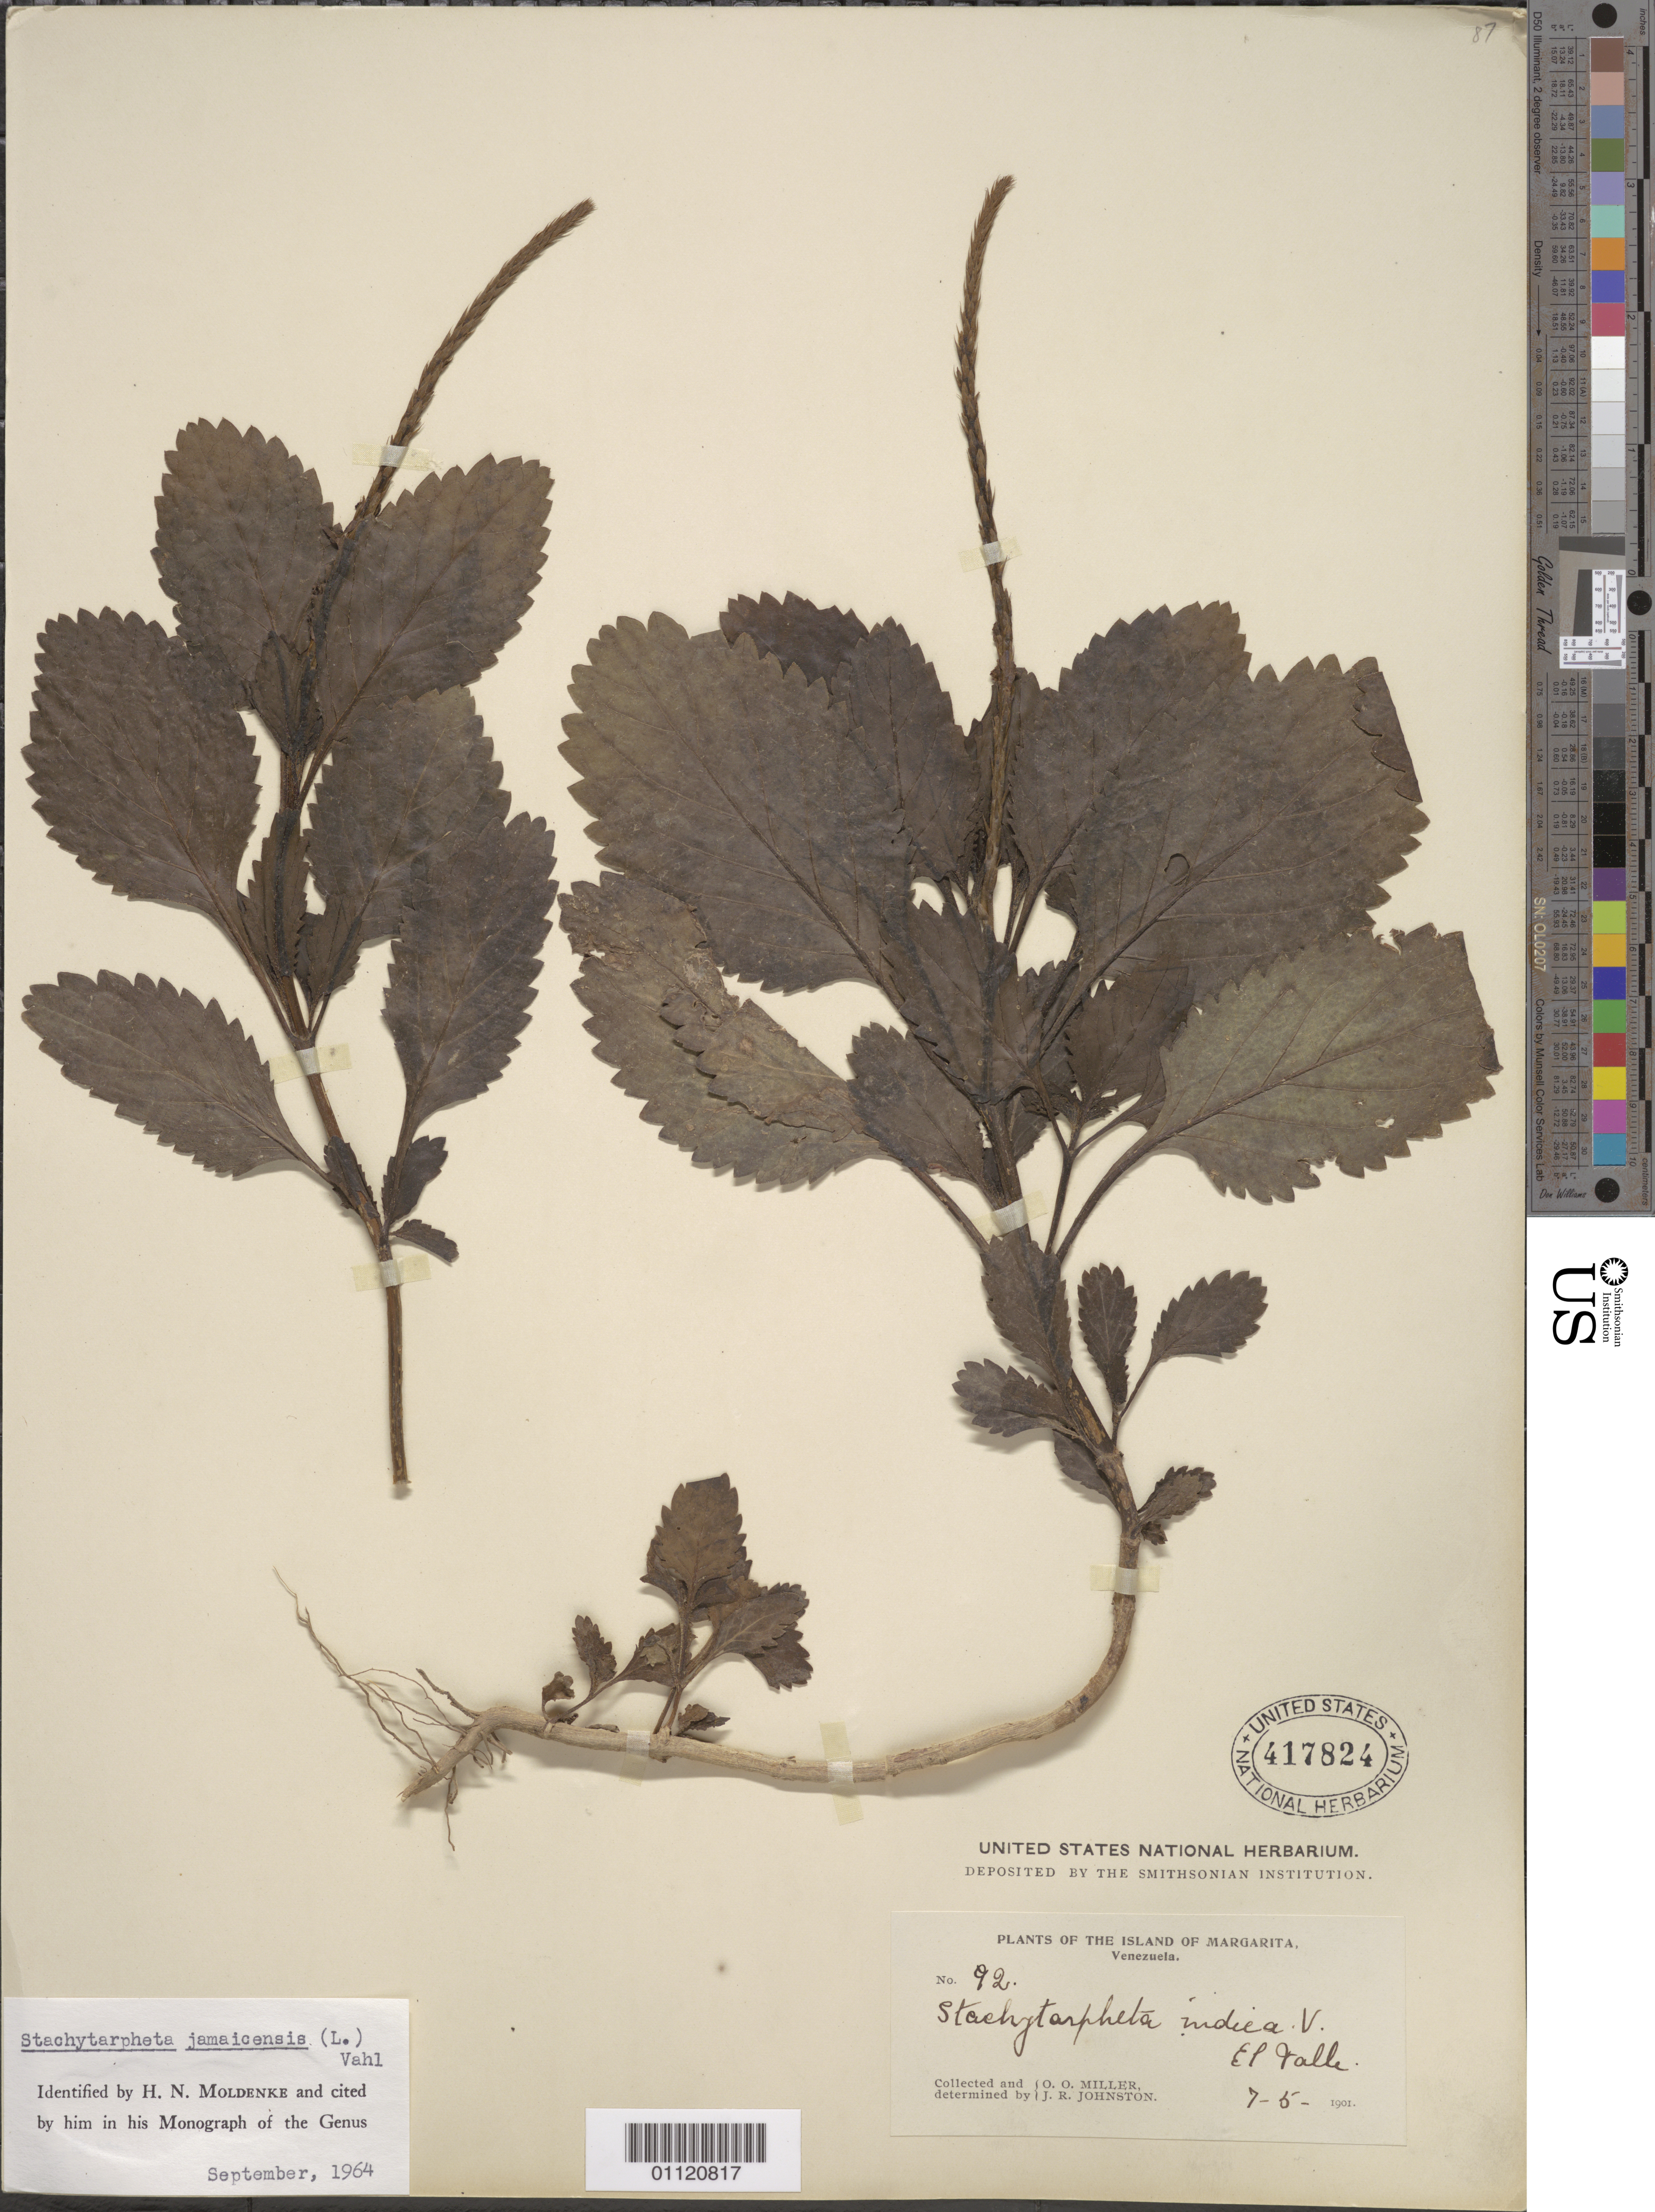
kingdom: Plantae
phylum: Tracheophyta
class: Magnoliopsida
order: Lamiales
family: Verbenaceae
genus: Stachytarpheta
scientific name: Stachytarpheta jamaicensis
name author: (L.) Vahl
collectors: O. O. Miller & J. Johnston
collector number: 92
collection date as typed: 07 May 1901 or 05 Jul 1901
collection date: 1901-05-07 or 1901-07-05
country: Venezuela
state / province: Nueva Esparta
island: Margarita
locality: El Valle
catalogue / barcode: US 417824